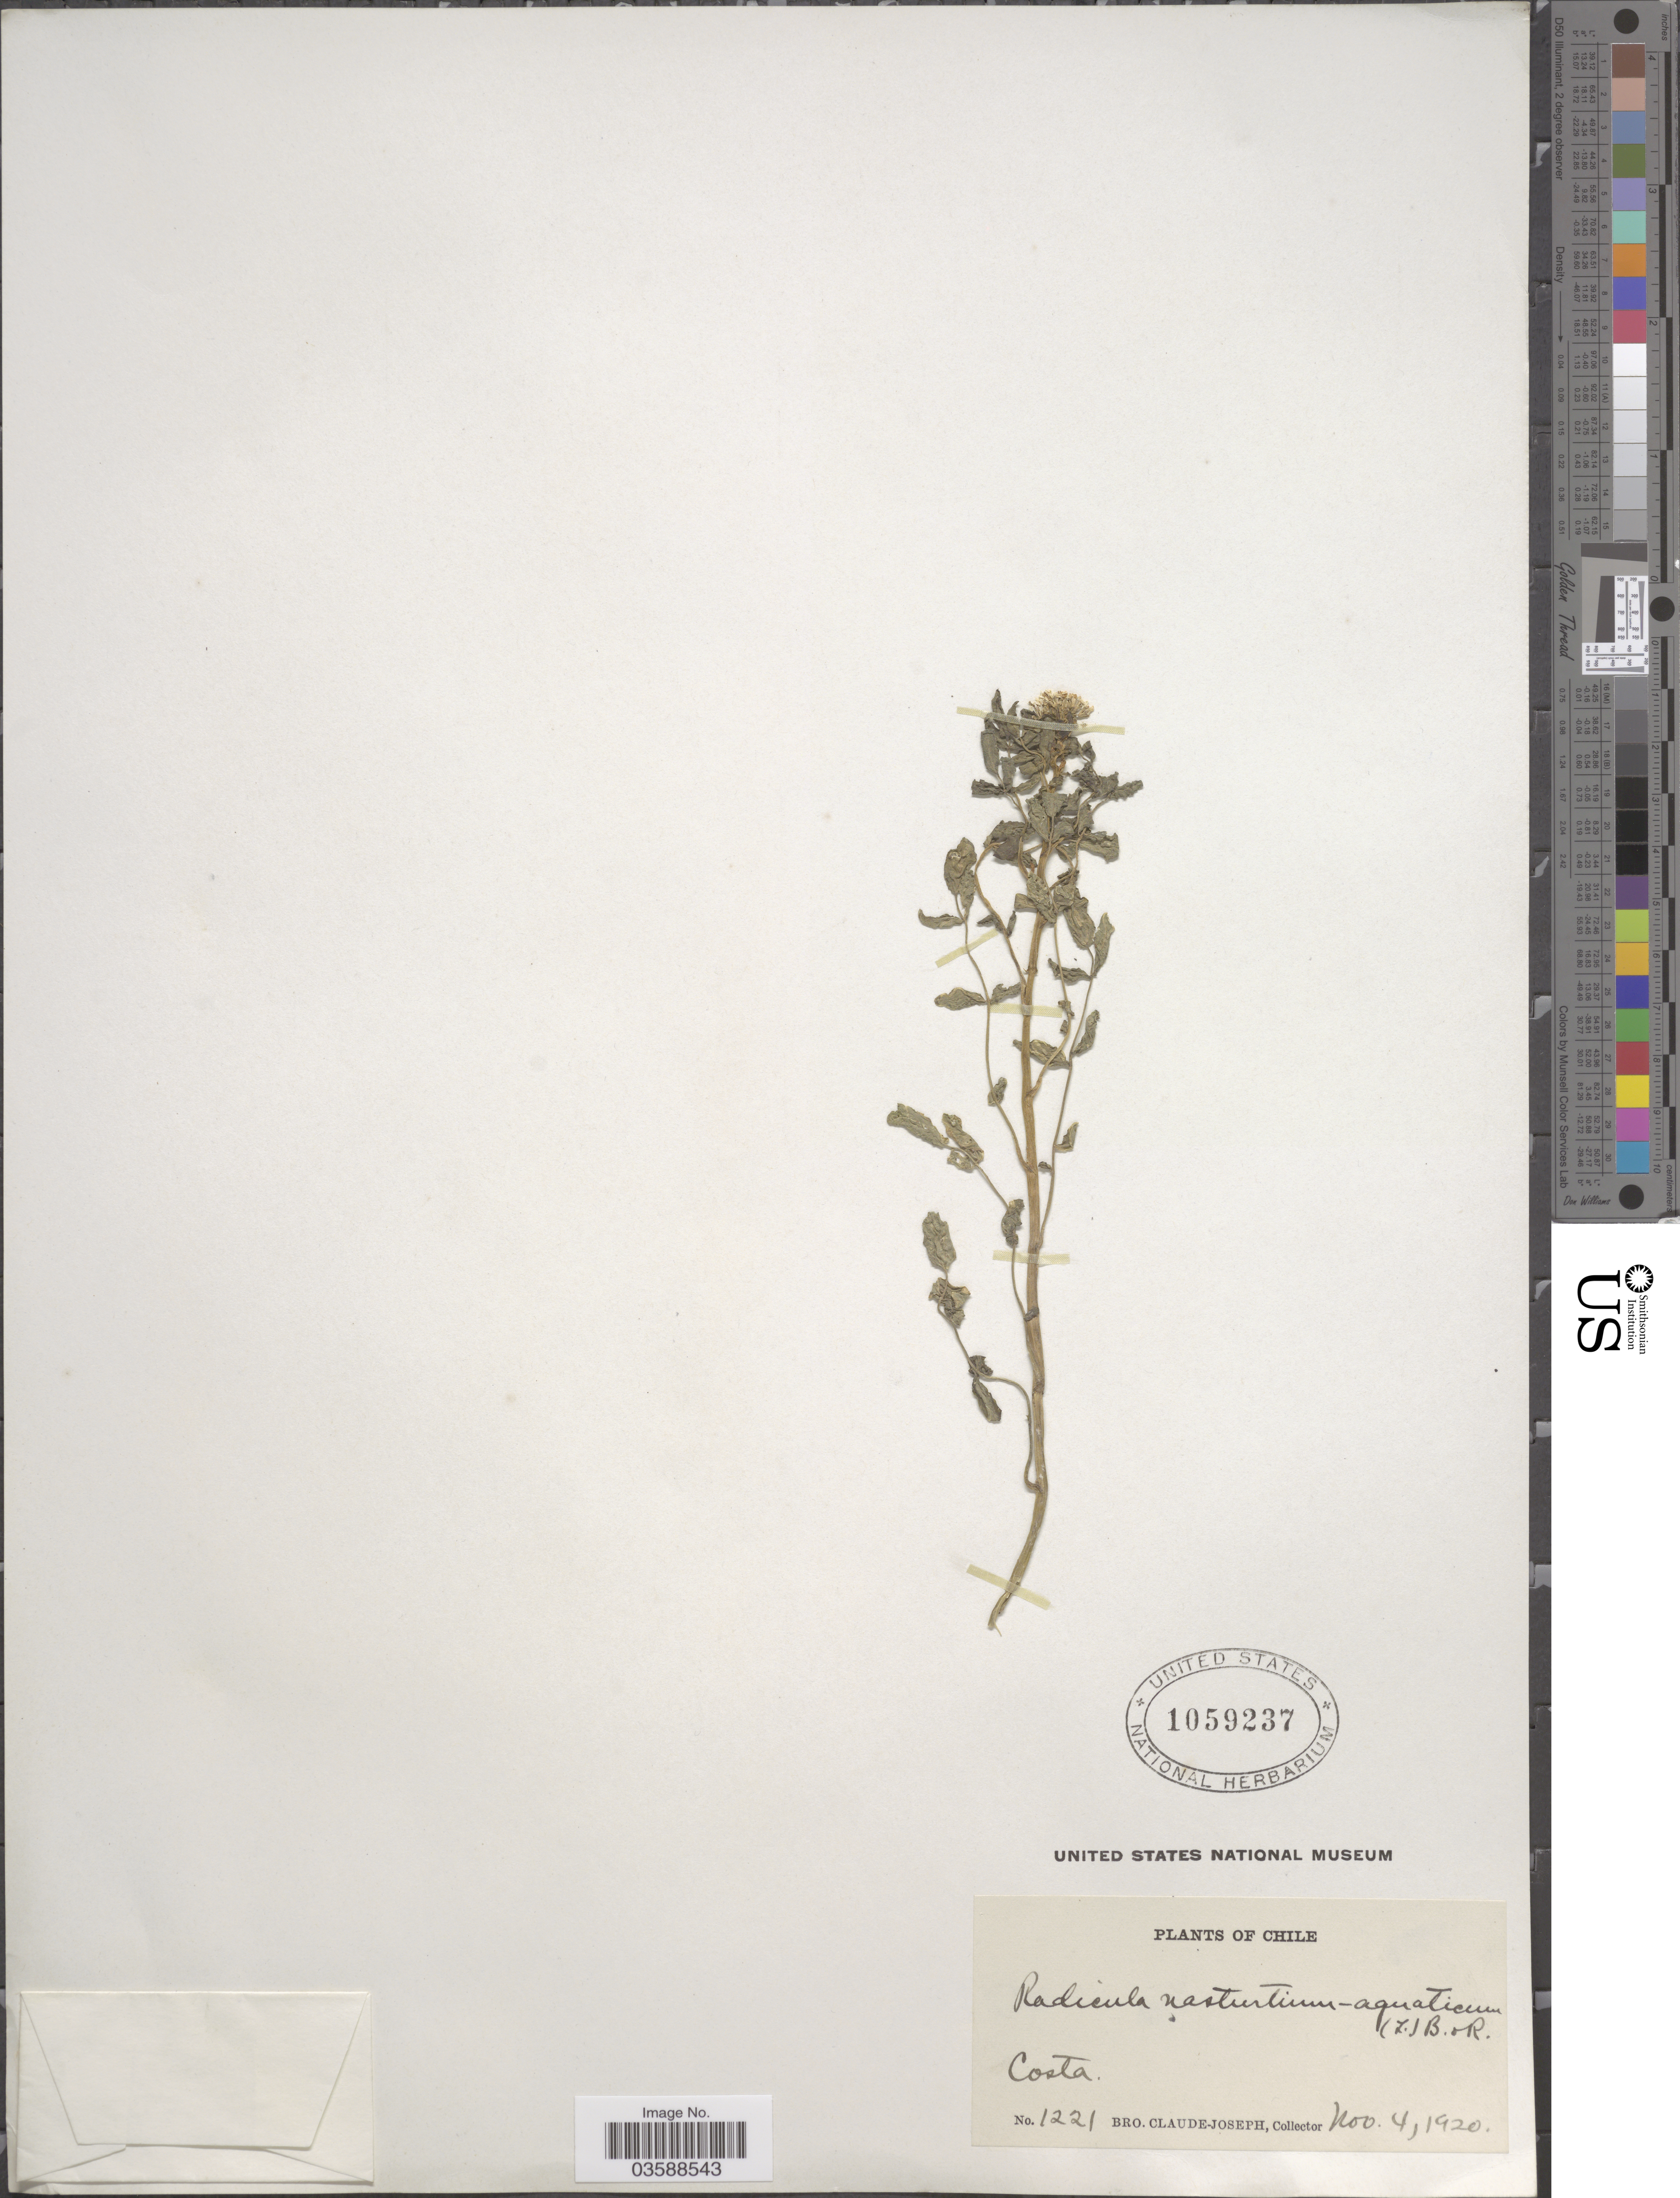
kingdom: Plantae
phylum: Tracheophyta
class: Magnoliopsida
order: Brassicales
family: Brassicaceae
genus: Nasturtium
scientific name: Nasturtium officinale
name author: R. Br.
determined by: Strong, M. T., (US), Smithsonian Institution - National Museum of Natural History (UNITED STATES)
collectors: Bro. Claude-Joseph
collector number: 1221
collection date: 1920-11-04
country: Chile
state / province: Magallanes y de la Antártica Chilena (XII)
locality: Costa.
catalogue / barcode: US 1059237